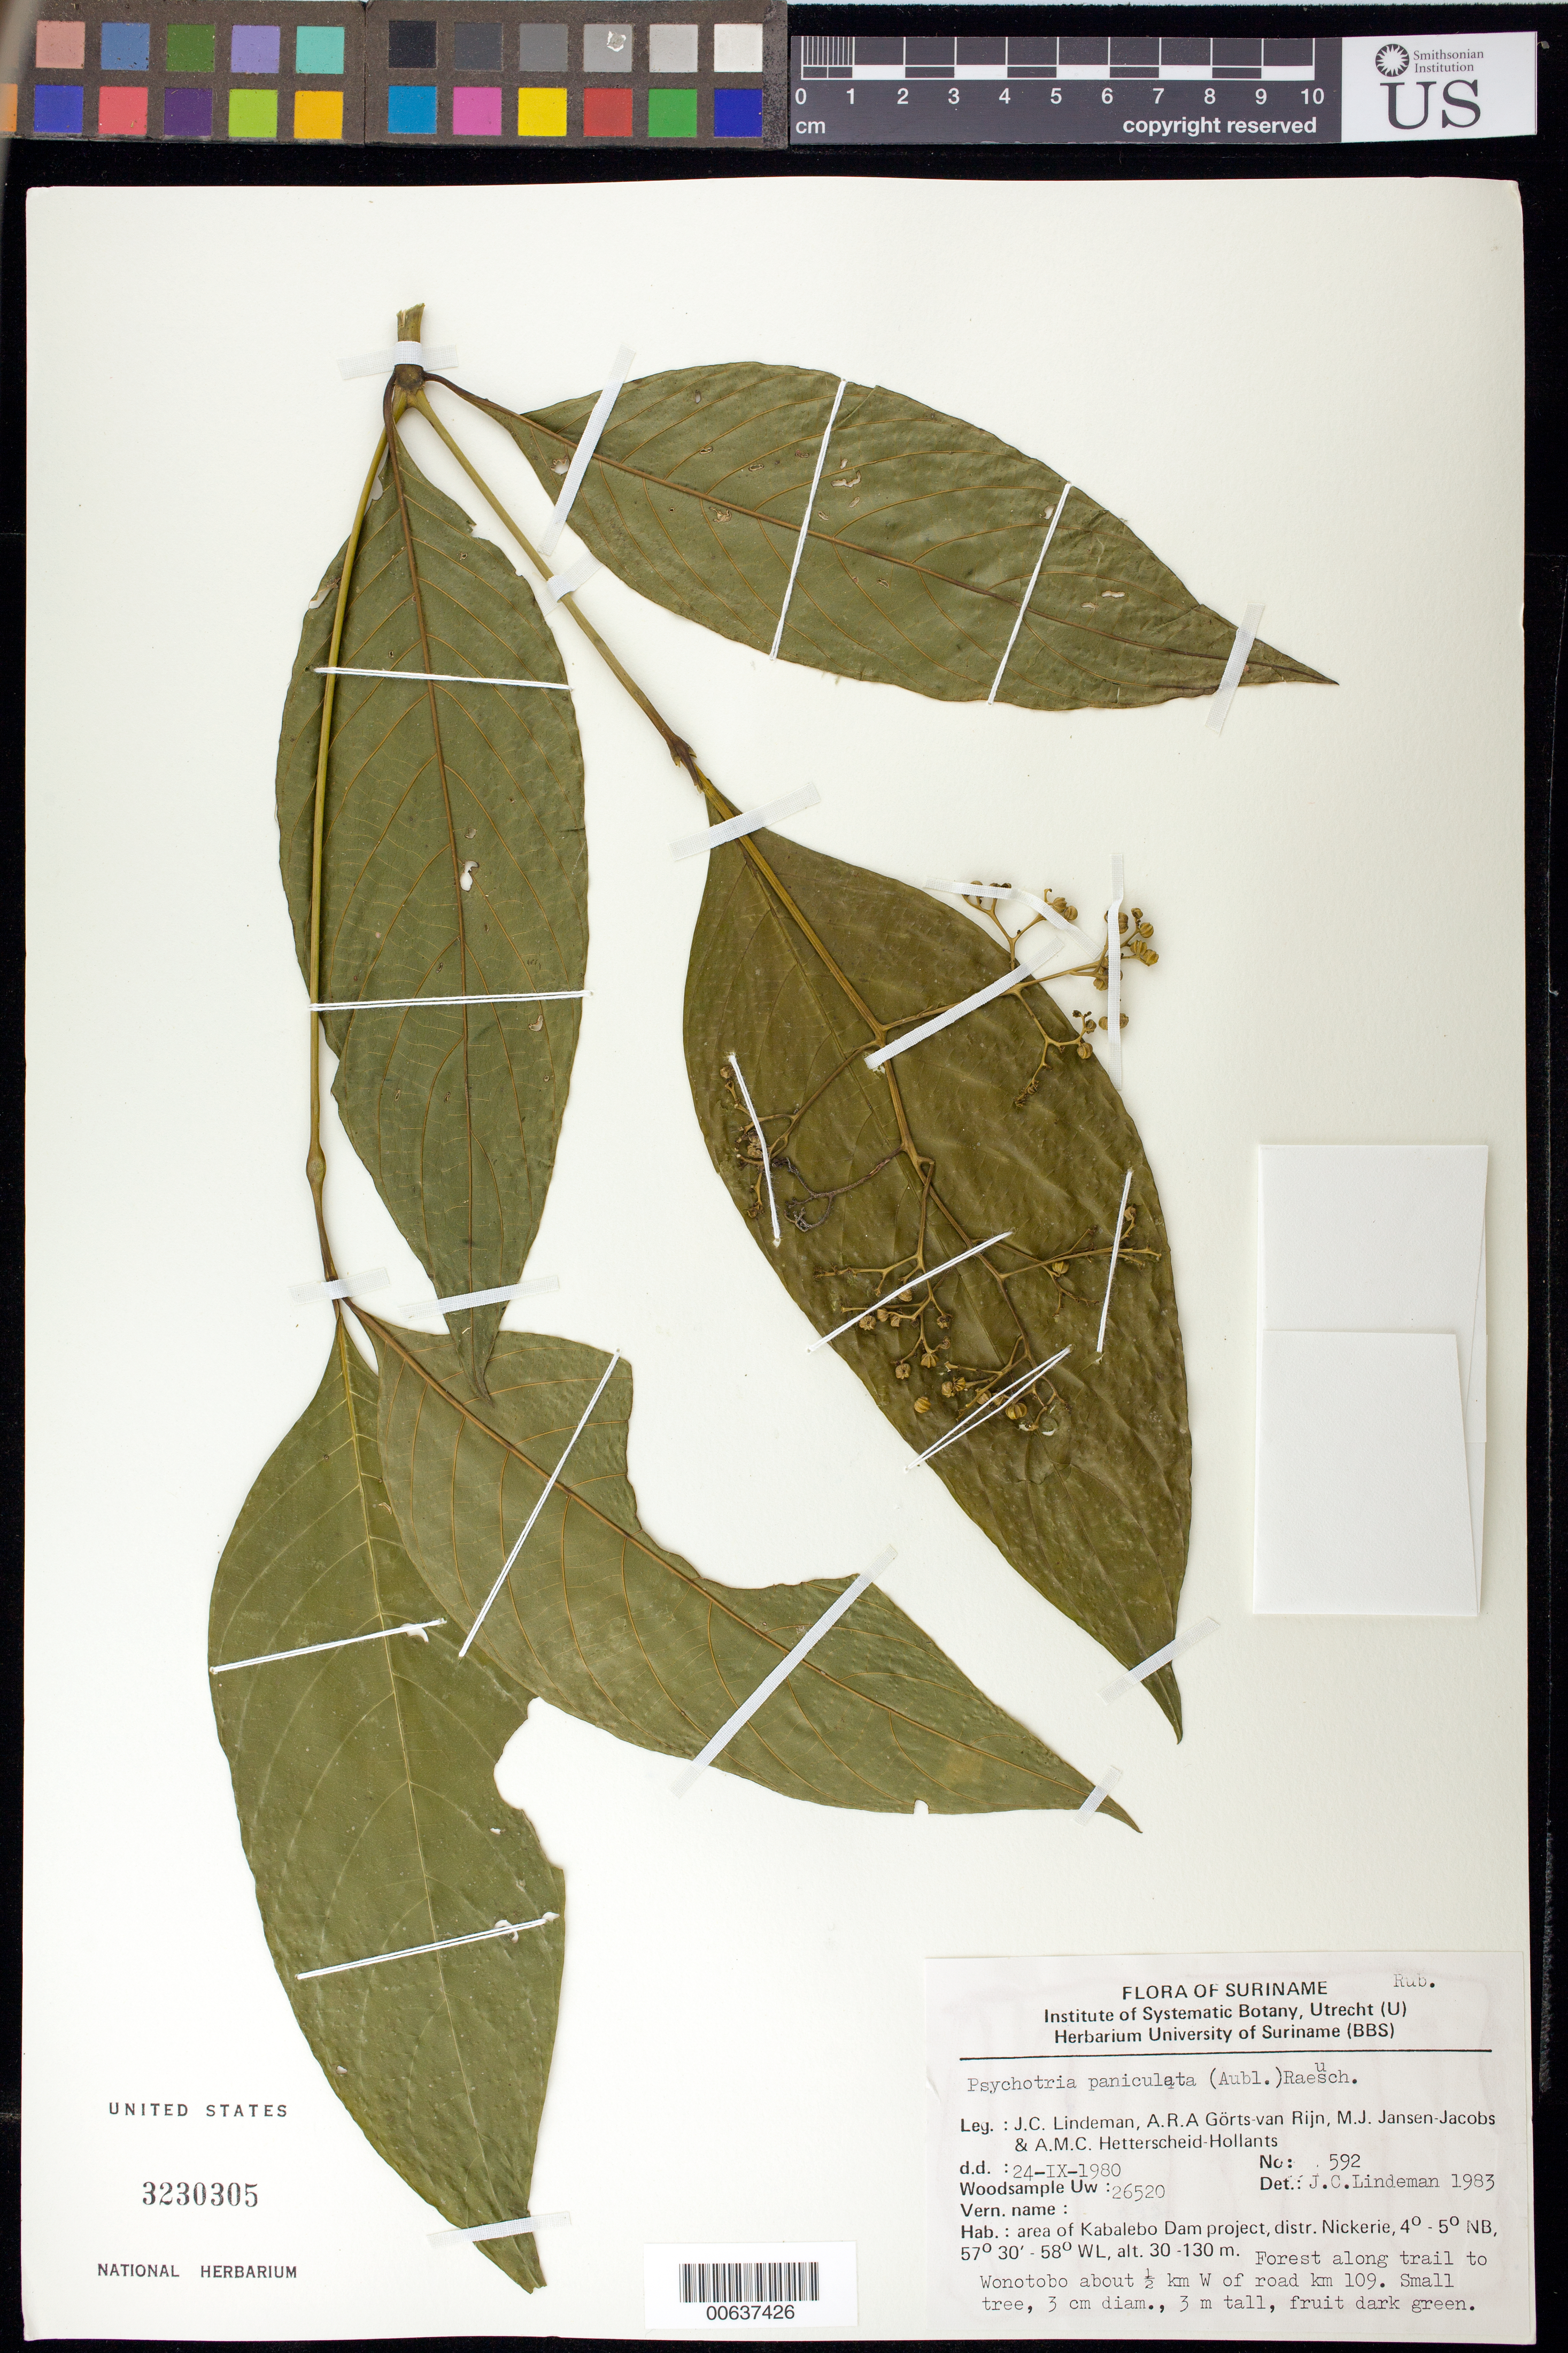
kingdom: Plantae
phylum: Tracheophyta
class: Magnoliopsida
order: Gentianales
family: Rubiaceae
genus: Palicourea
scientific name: Palicourea aubletii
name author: Delprete & J.H. Kirkbr.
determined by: Kirkbride, J. H., Jr.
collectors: J. C. Lindeman, A. .R. A. Görts-van Rijn, M. J. Jansen-Jacobs & A. Hetterscheid-Hollants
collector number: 80 592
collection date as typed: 24-Sep-80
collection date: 1980-09-24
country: Suriname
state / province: Nickerie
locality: Kabalebo Dam project area, trail to Wonotobo, about 0.50 km W of road km 109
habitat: Forest along trail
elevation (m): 30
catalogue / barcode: US 3230305